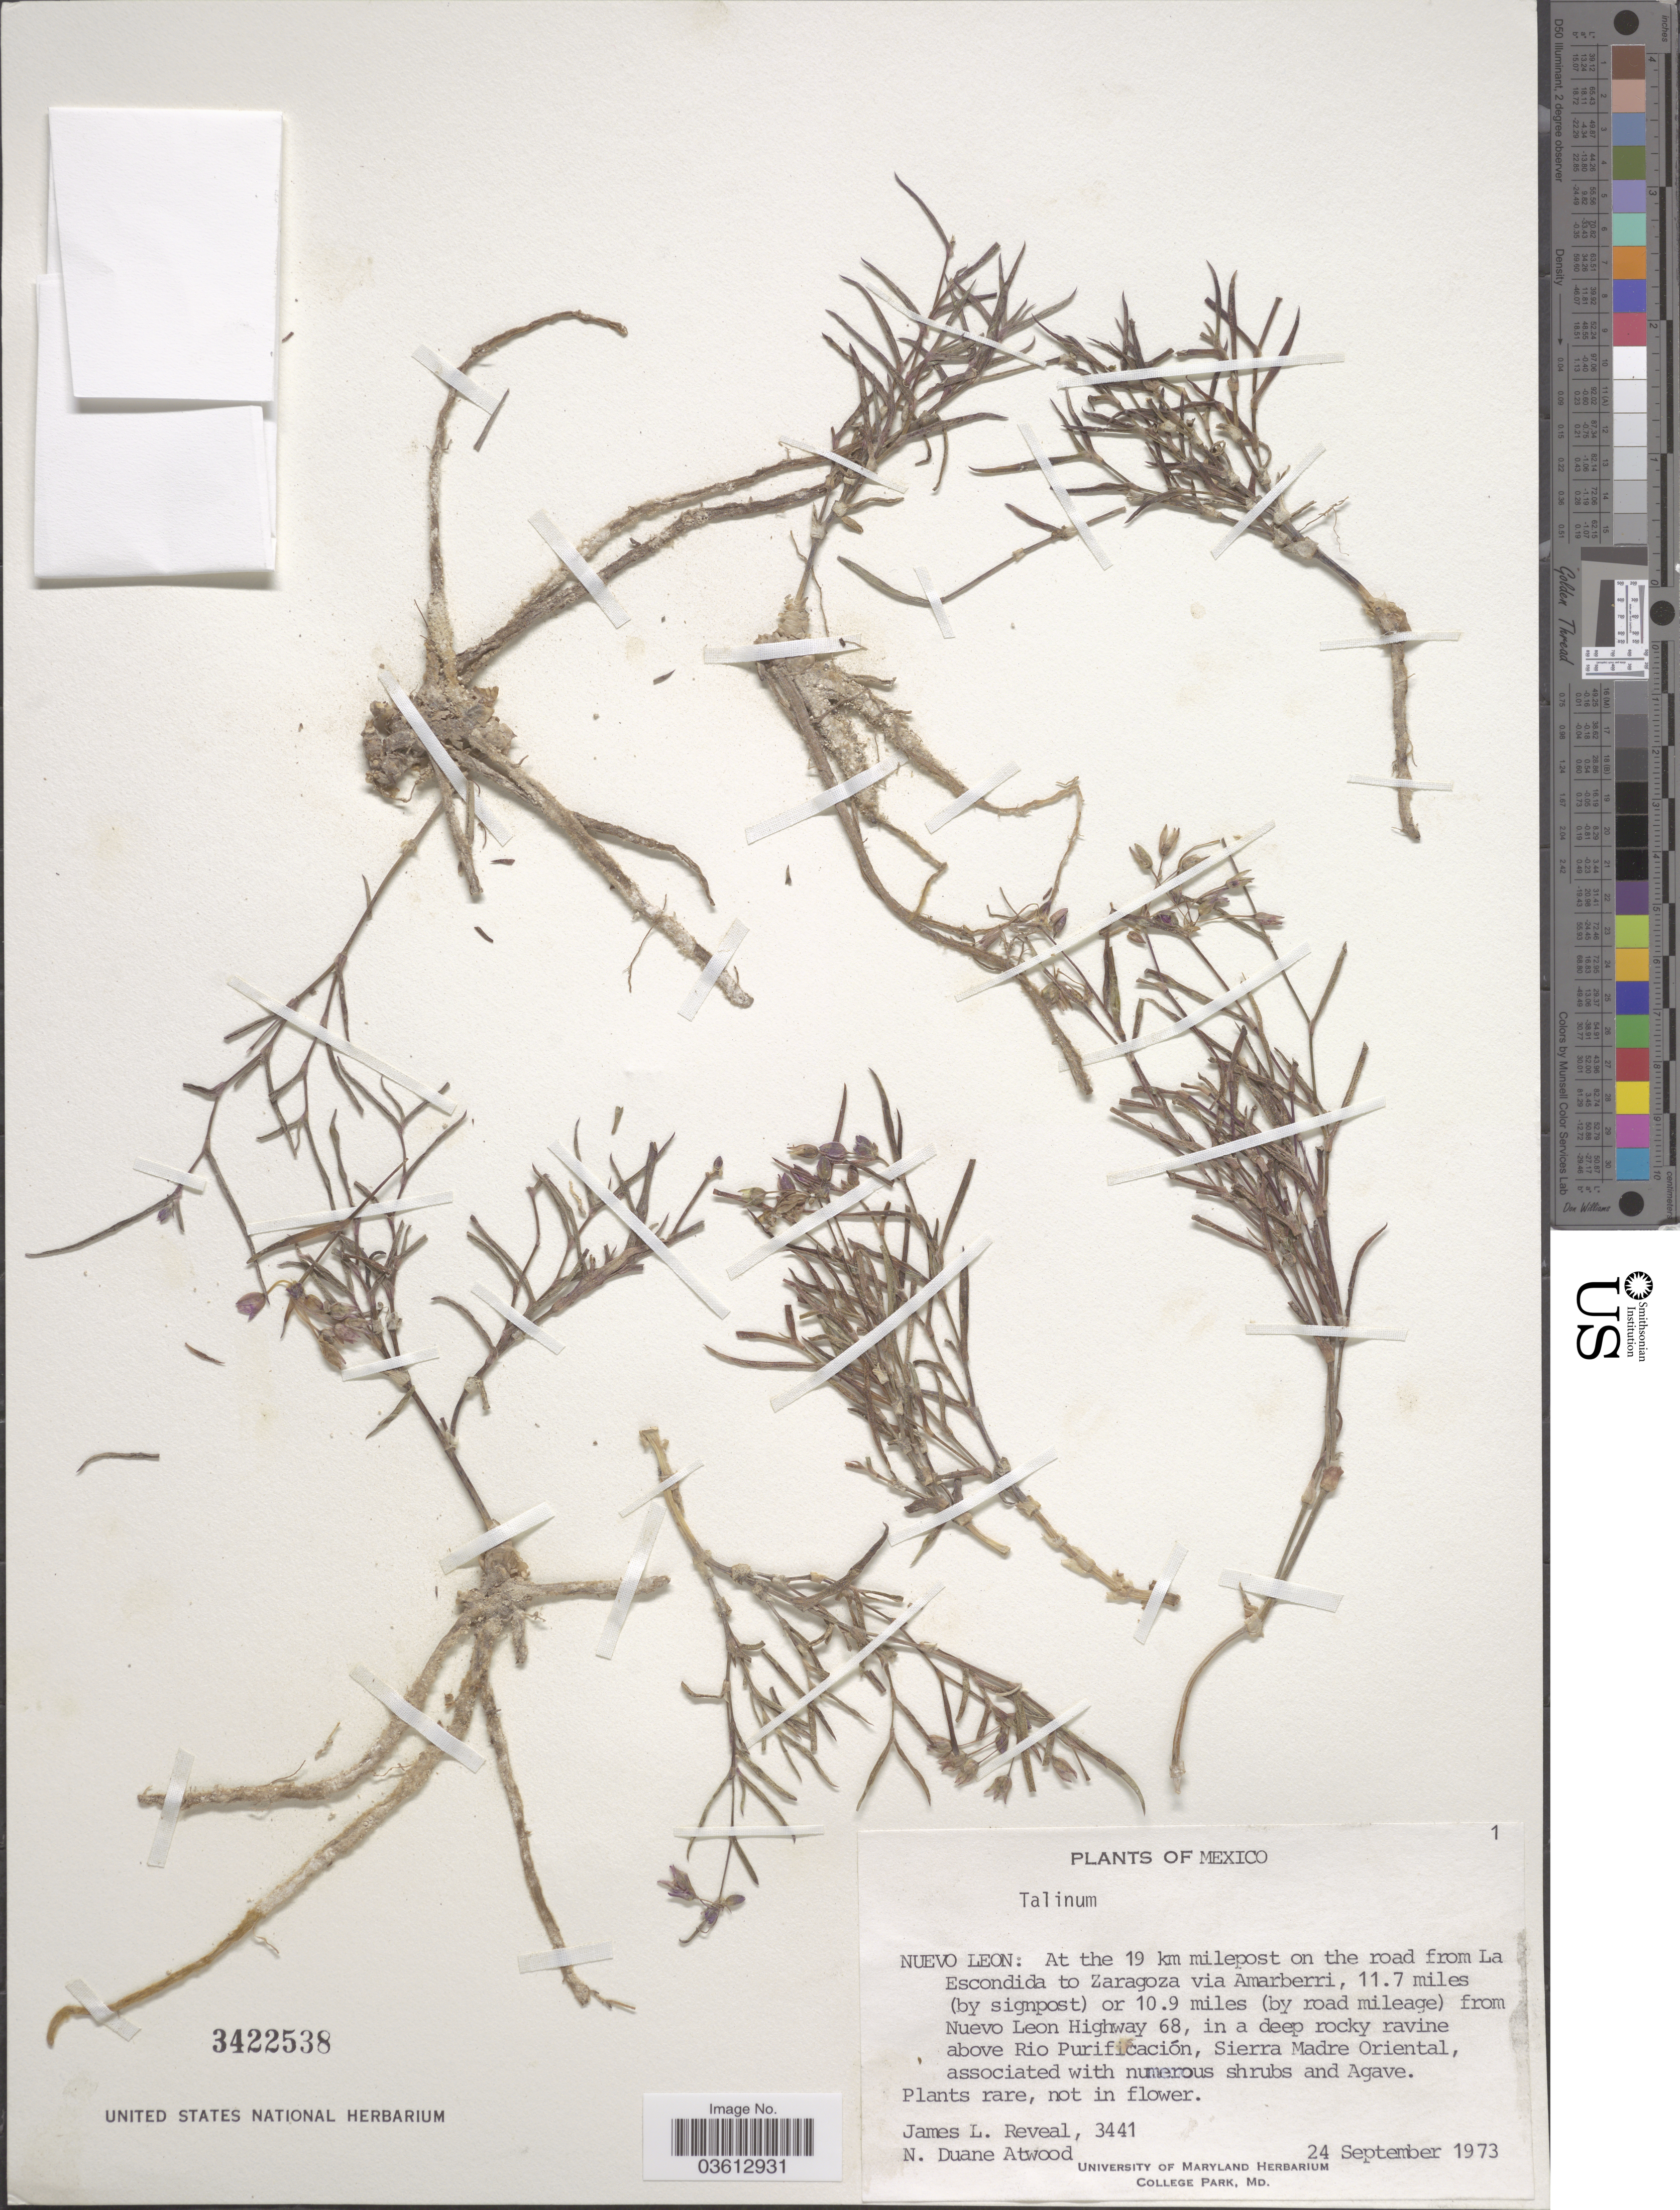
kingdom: Plantae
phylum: Tracheophyta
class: Magnoliopsida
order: Caryophyllales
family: Talinaceae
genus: Talinum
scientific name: Talinum sp.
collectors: J. L. Reveal & N. Atwood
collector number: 3441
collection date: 1973-09-24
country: Mexico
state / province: Nuevo León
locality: At the 19 km milepost on the road from La Escondida to Zaragoza via Amarberri, 11.7 miles (by signpost) or 10.9 miles (by road mileage) from Nuevo Leon Highway 68, in a deep rocky ravine above Rio Purificación, Sierra Madre Oriental.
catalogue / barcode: US 3422538